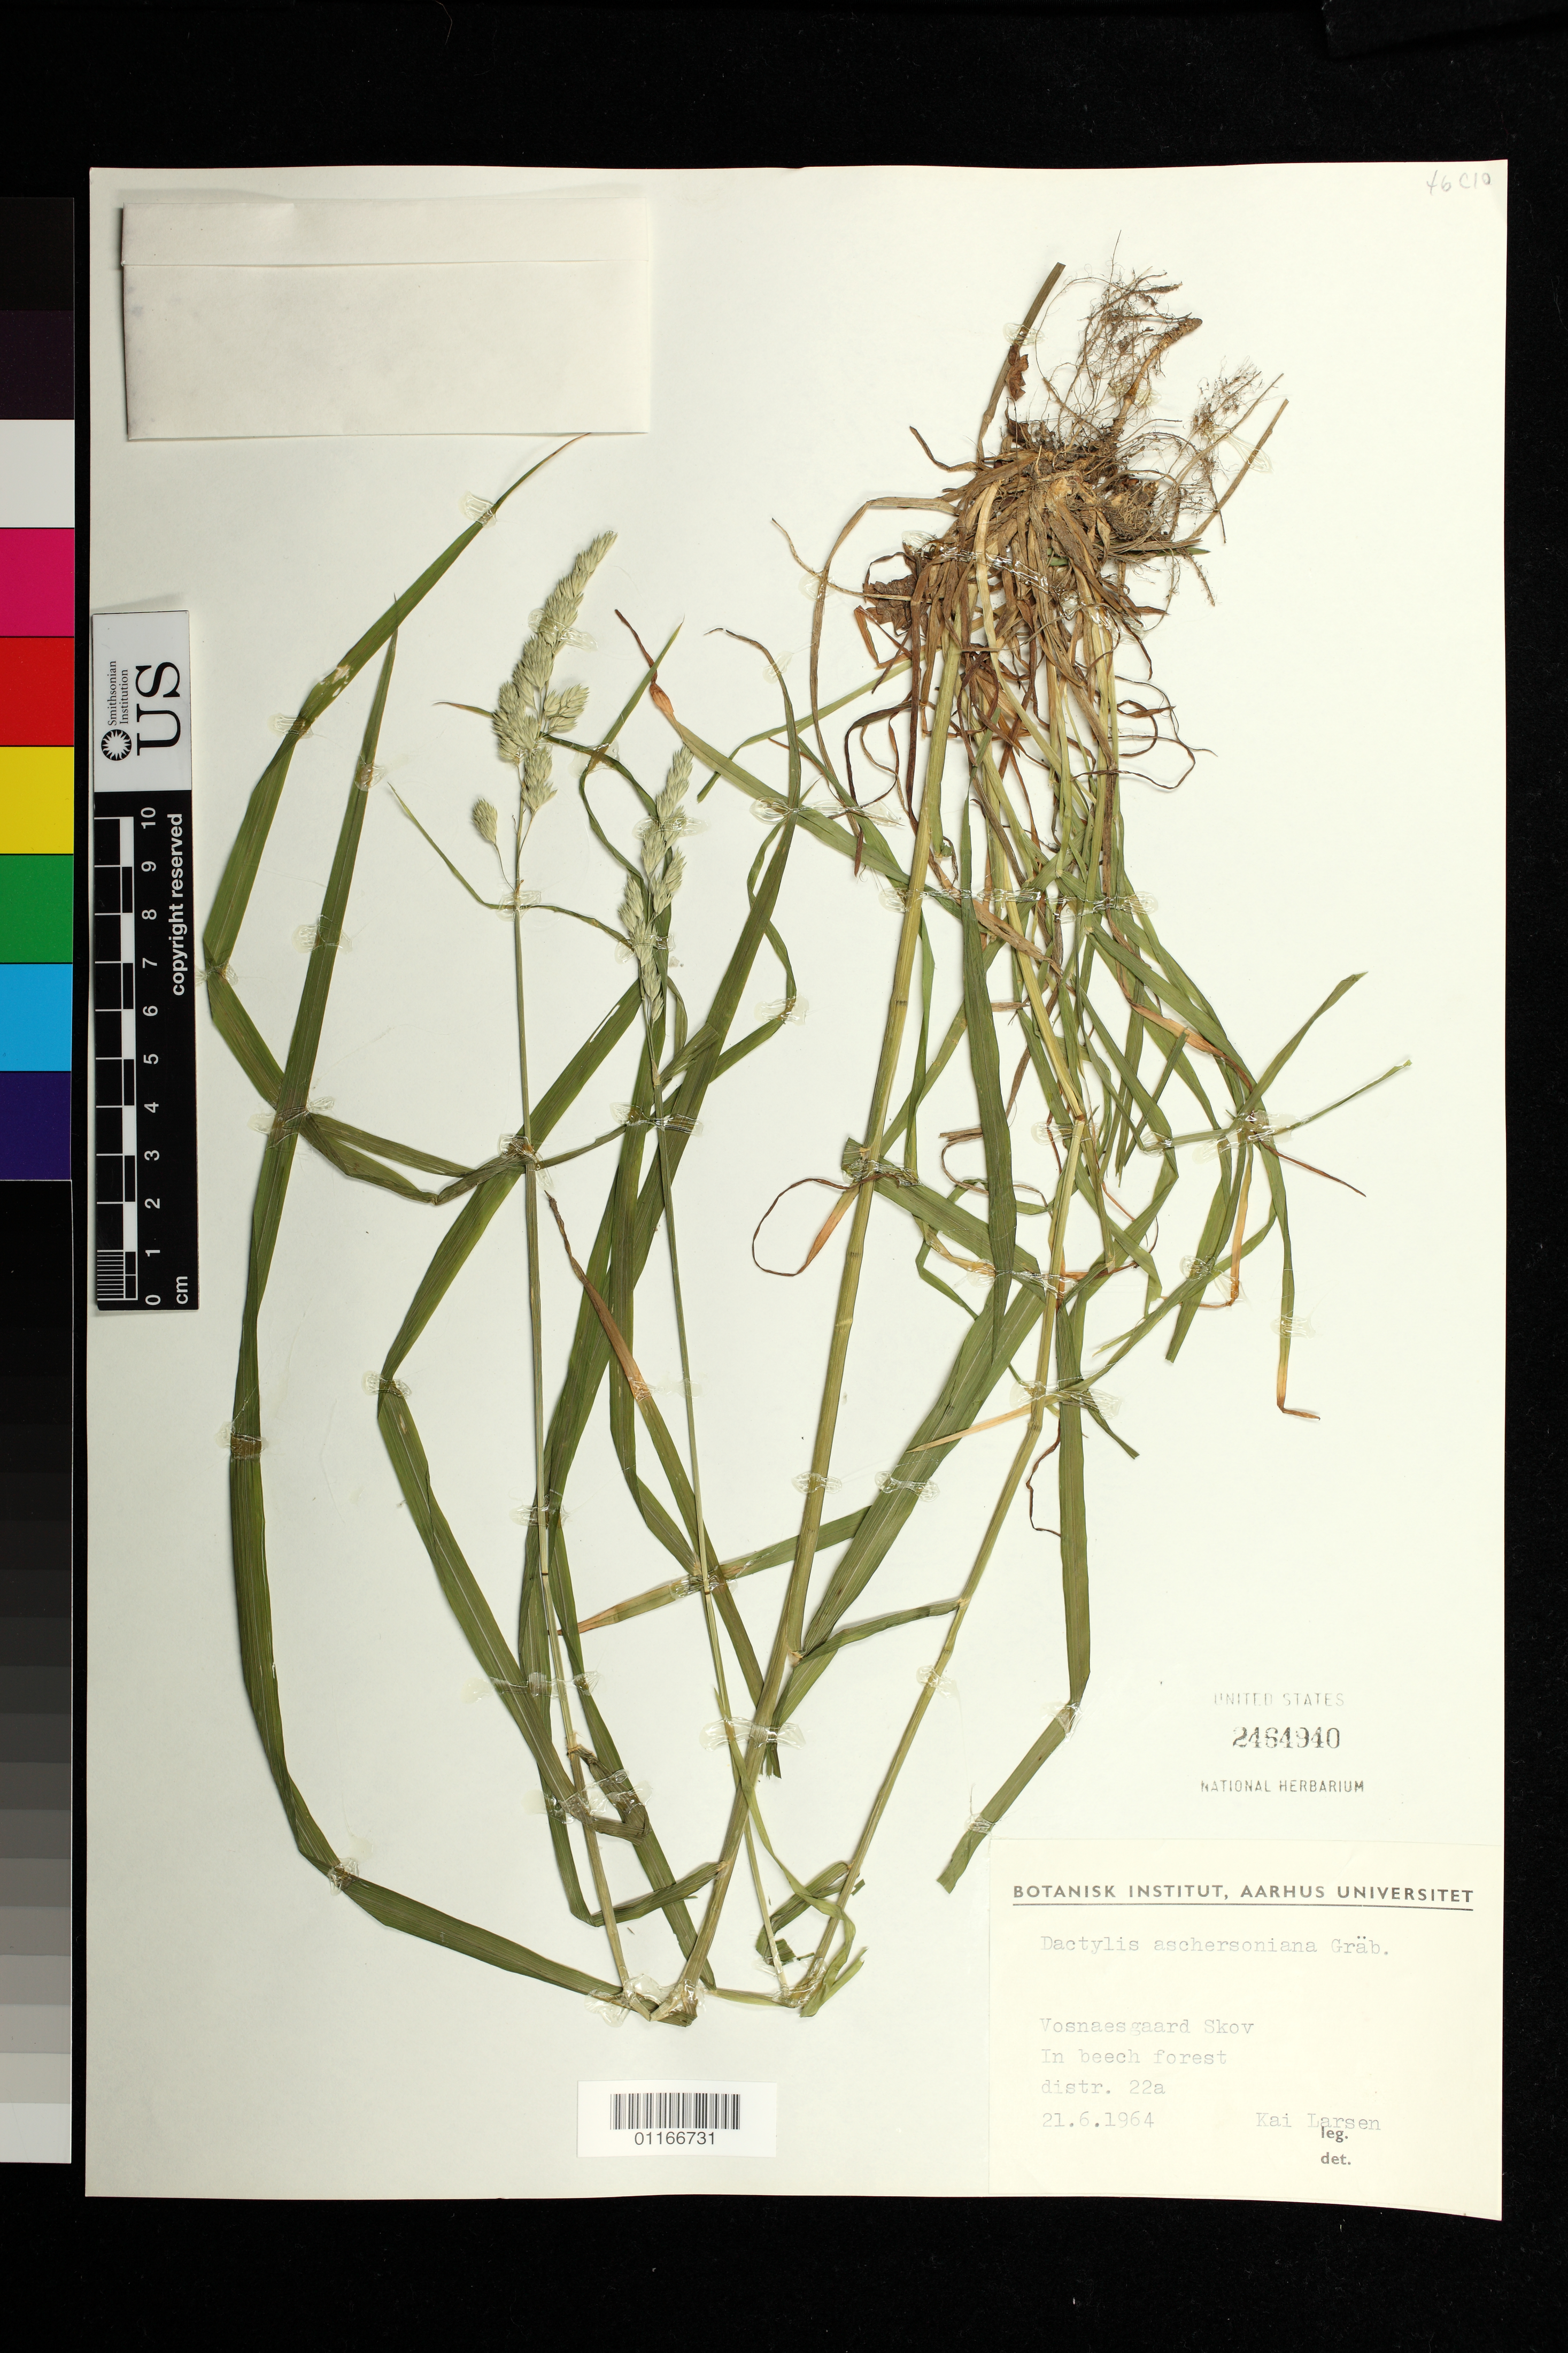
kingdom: Plantae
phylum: Tracheophyta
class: Liliopsida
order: Poales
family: Poaceae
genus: Dactylis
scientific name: Dactylis glomerata subsp. lobata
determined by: Poaceae Reorganization Project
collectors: K. Larsen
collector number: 22a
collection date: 1964-06-21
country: Denmark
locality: In beech forest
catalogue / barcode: US 2464940